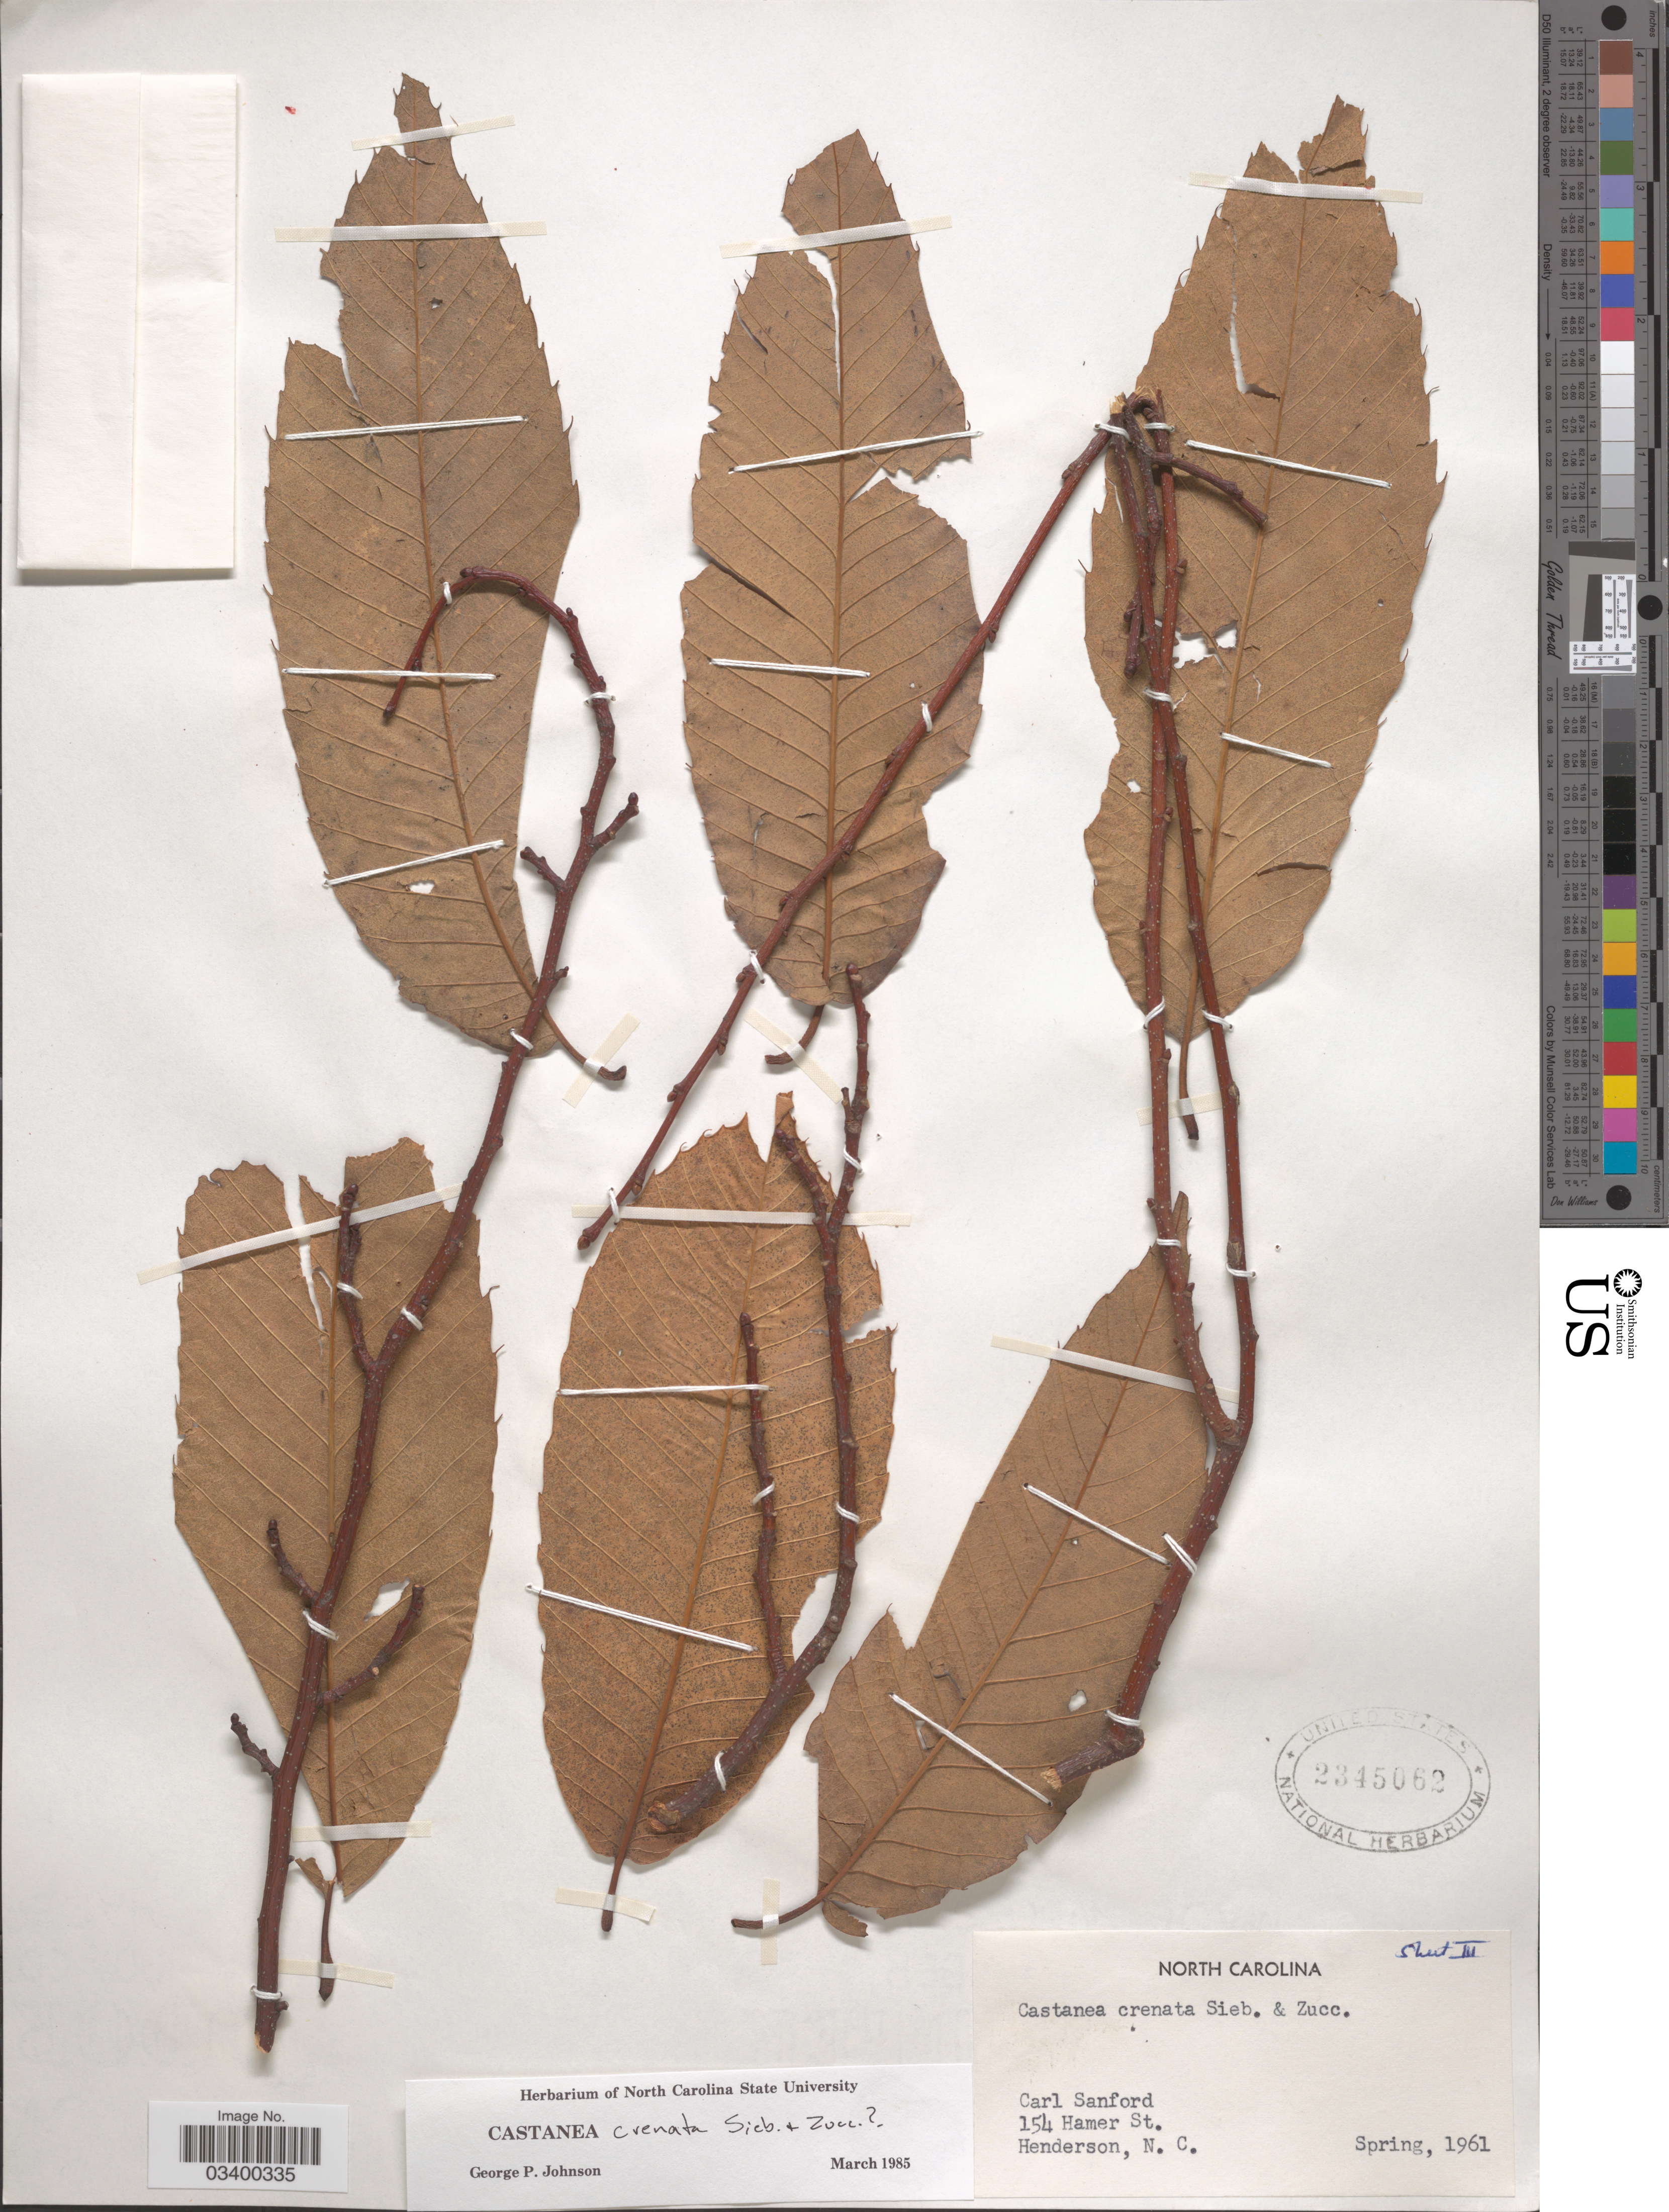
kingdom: Plantae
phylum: Tracheophyta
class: Magnoliopsida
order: Fagales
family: Fagaceae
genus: Castanea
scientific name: Castanea crenata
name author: Siebold & Zucc.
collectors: C. Sanford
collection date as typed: Spring, 1961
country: United States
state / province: North Carolina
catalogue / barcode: US 2345062